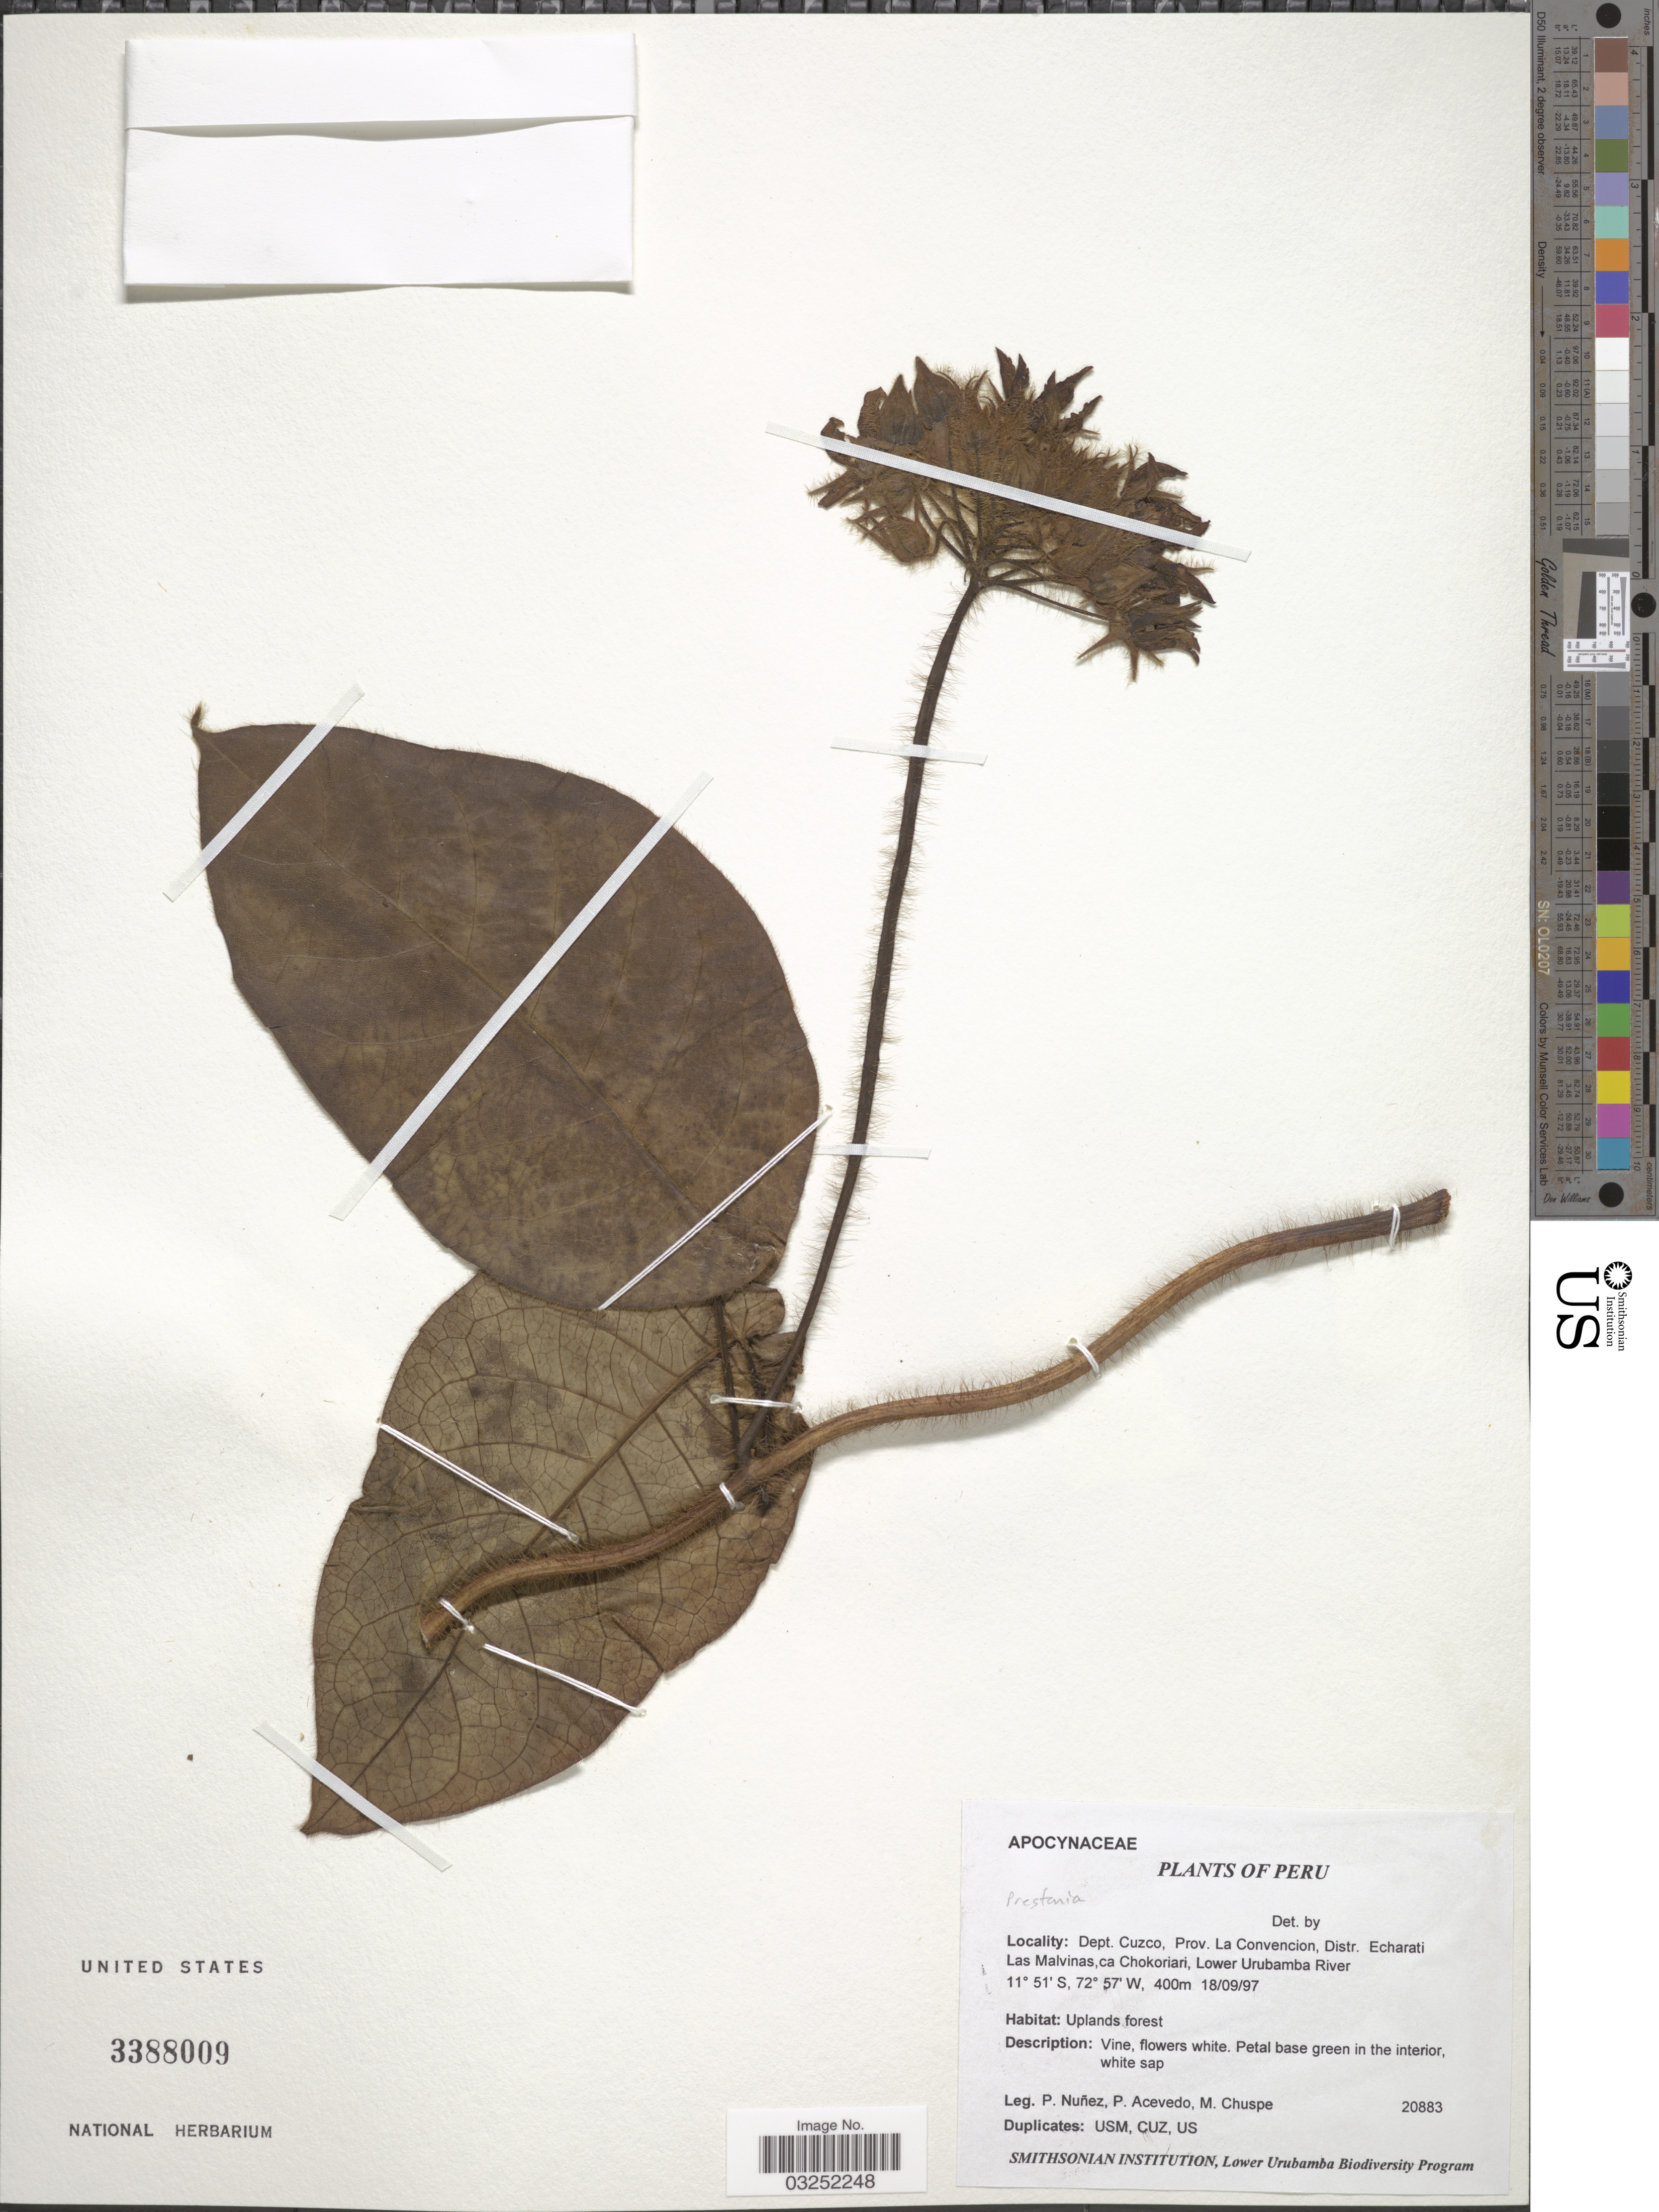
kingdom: Plantae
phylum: Tracheophyta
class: Magnoliopsida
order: Gentianales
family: Apocynaceae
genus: Prestonia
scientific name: Prestonia sp.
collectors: P. Nuñez V., P. Acevedo-Rodr. & M. Chuspe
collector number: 20883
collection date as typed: Transcribed d/m/y: 18/9/97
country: Peru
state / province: Cusco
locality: Dept. Cuzco, Prov. La Convencion, Distr. Echarati Las Malvinas, ca Chokoriari, Lower Urubamba River.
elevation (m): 400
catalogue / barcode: US 3388009